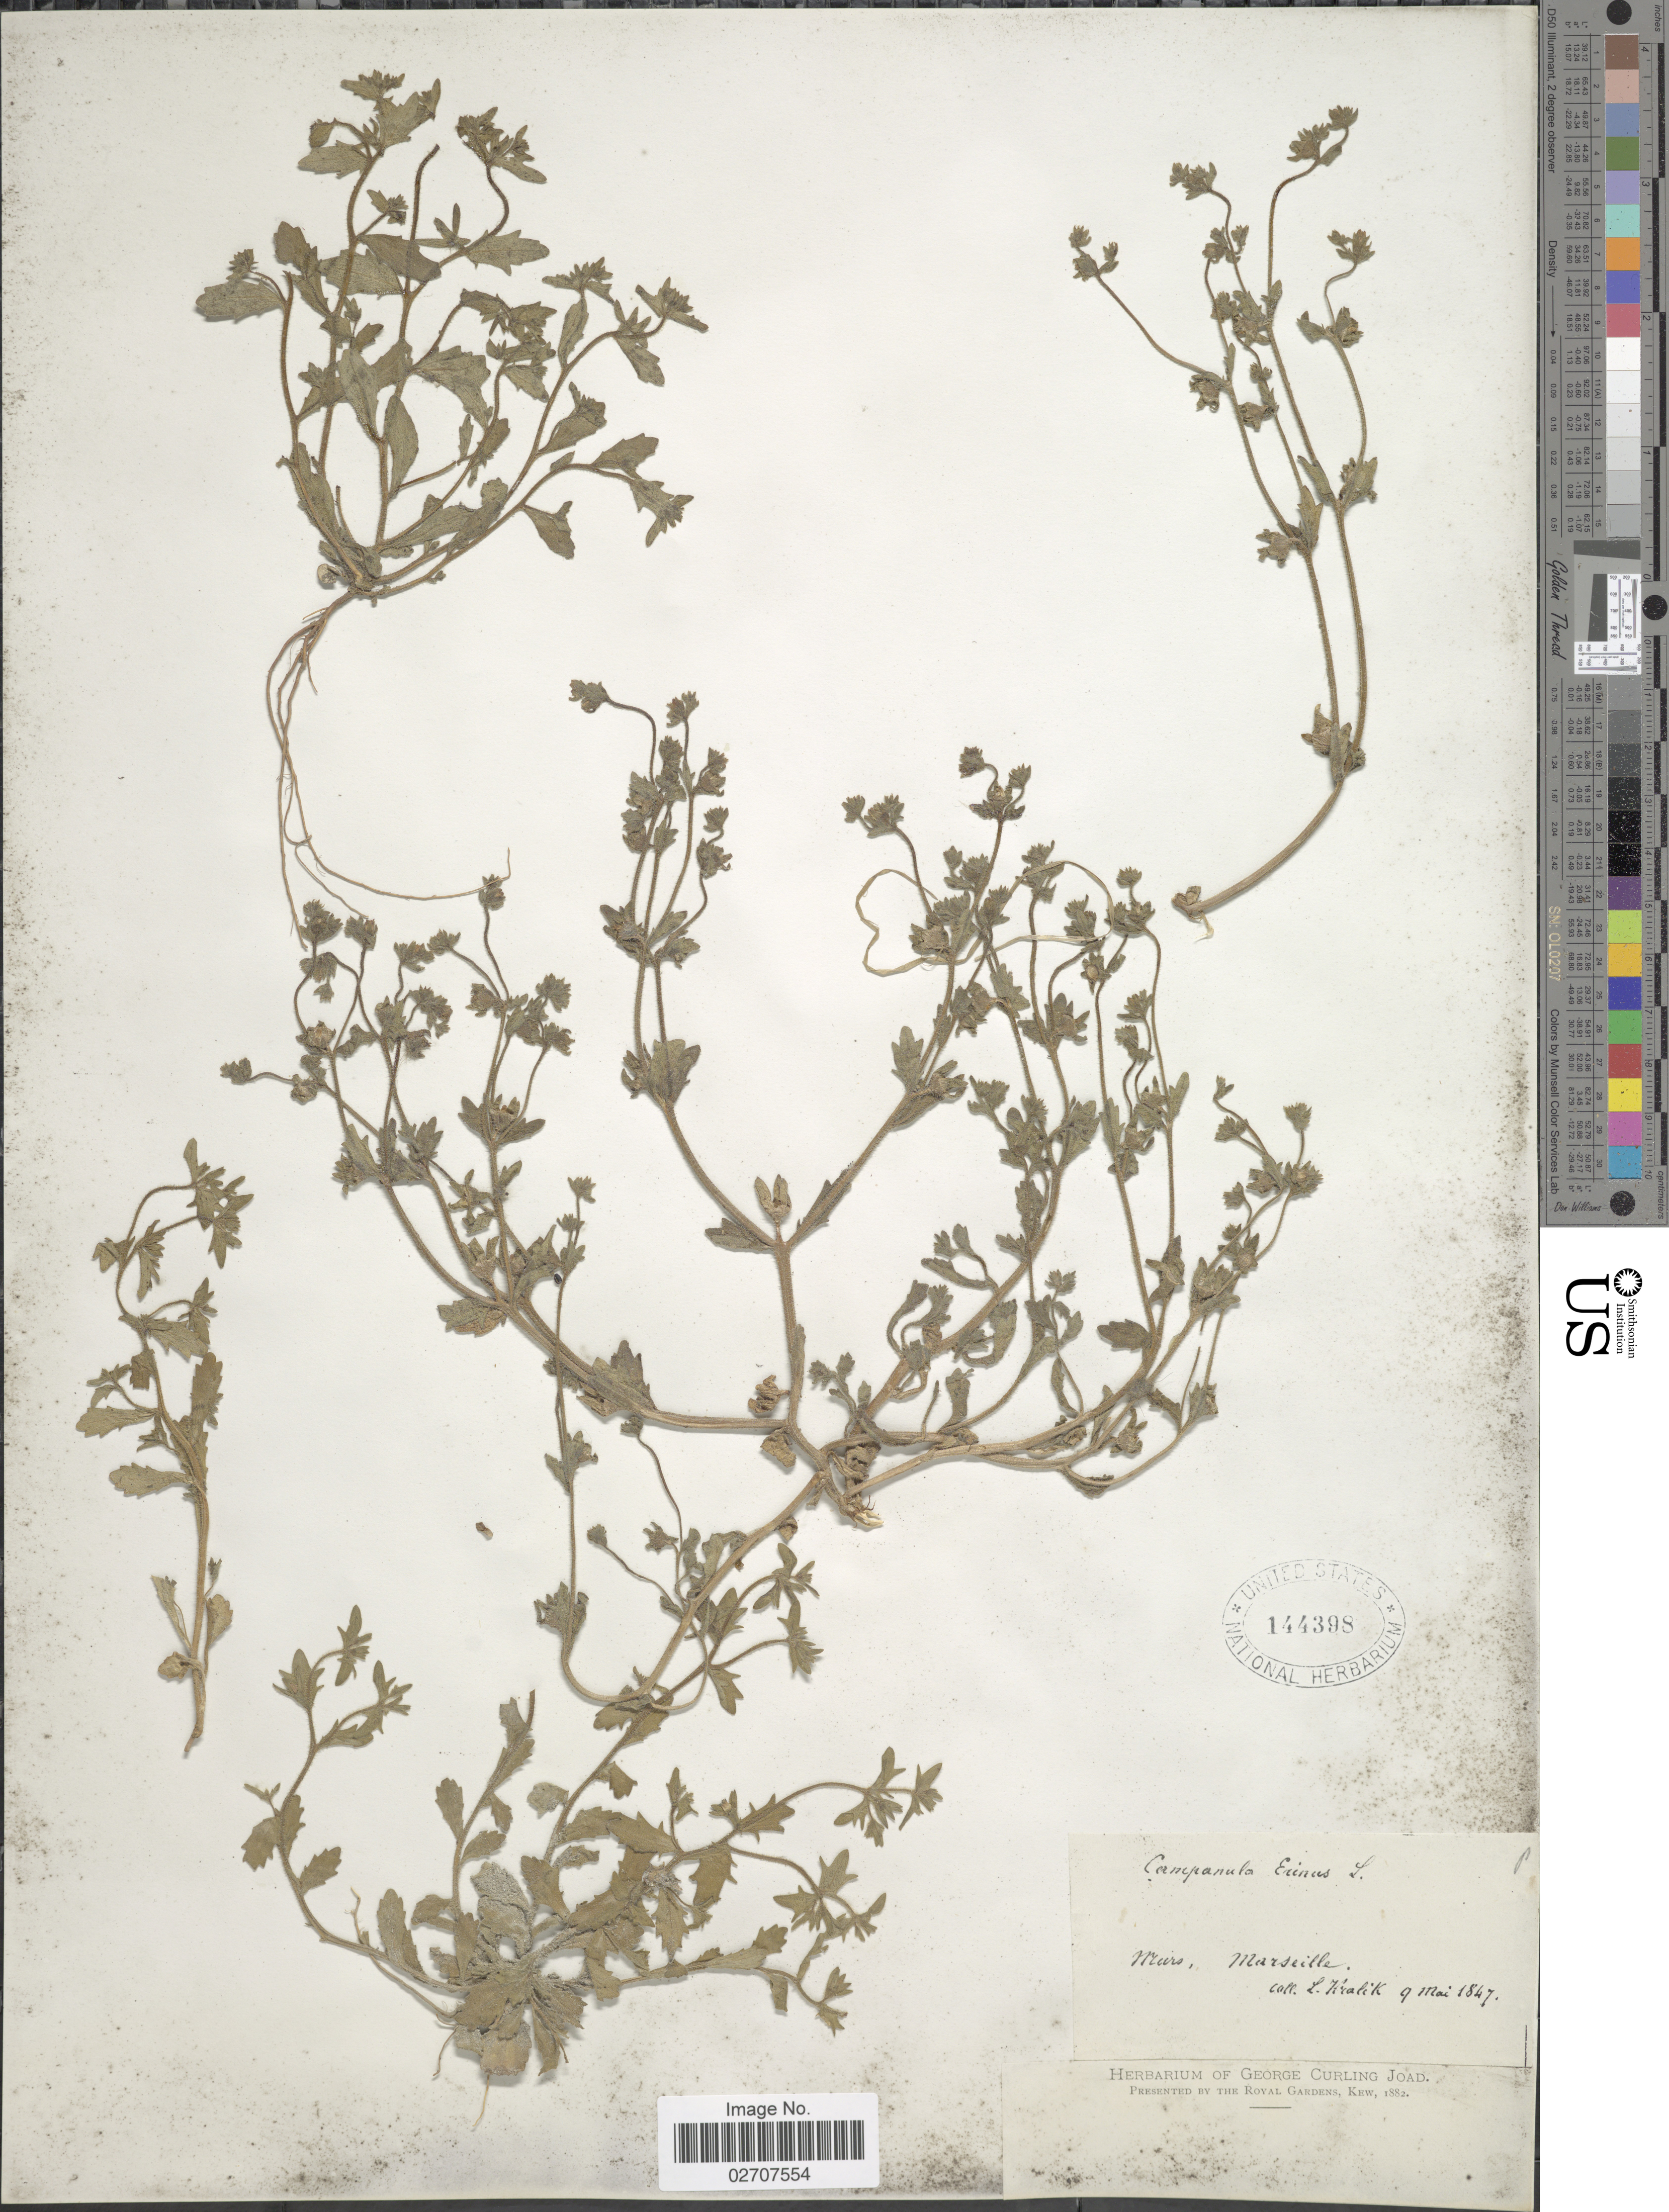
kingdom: Plantae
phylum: Tracheophyta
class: Magnoliopsida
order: Asterales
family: Campanulaceae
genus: Campanula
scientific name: Campanula erinus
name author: L.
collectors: L. Kralik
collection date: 1847-05-09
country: France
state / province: Provence-Alpes-Côte d'Azur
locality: Murs, Marseille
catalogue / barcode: US 144398